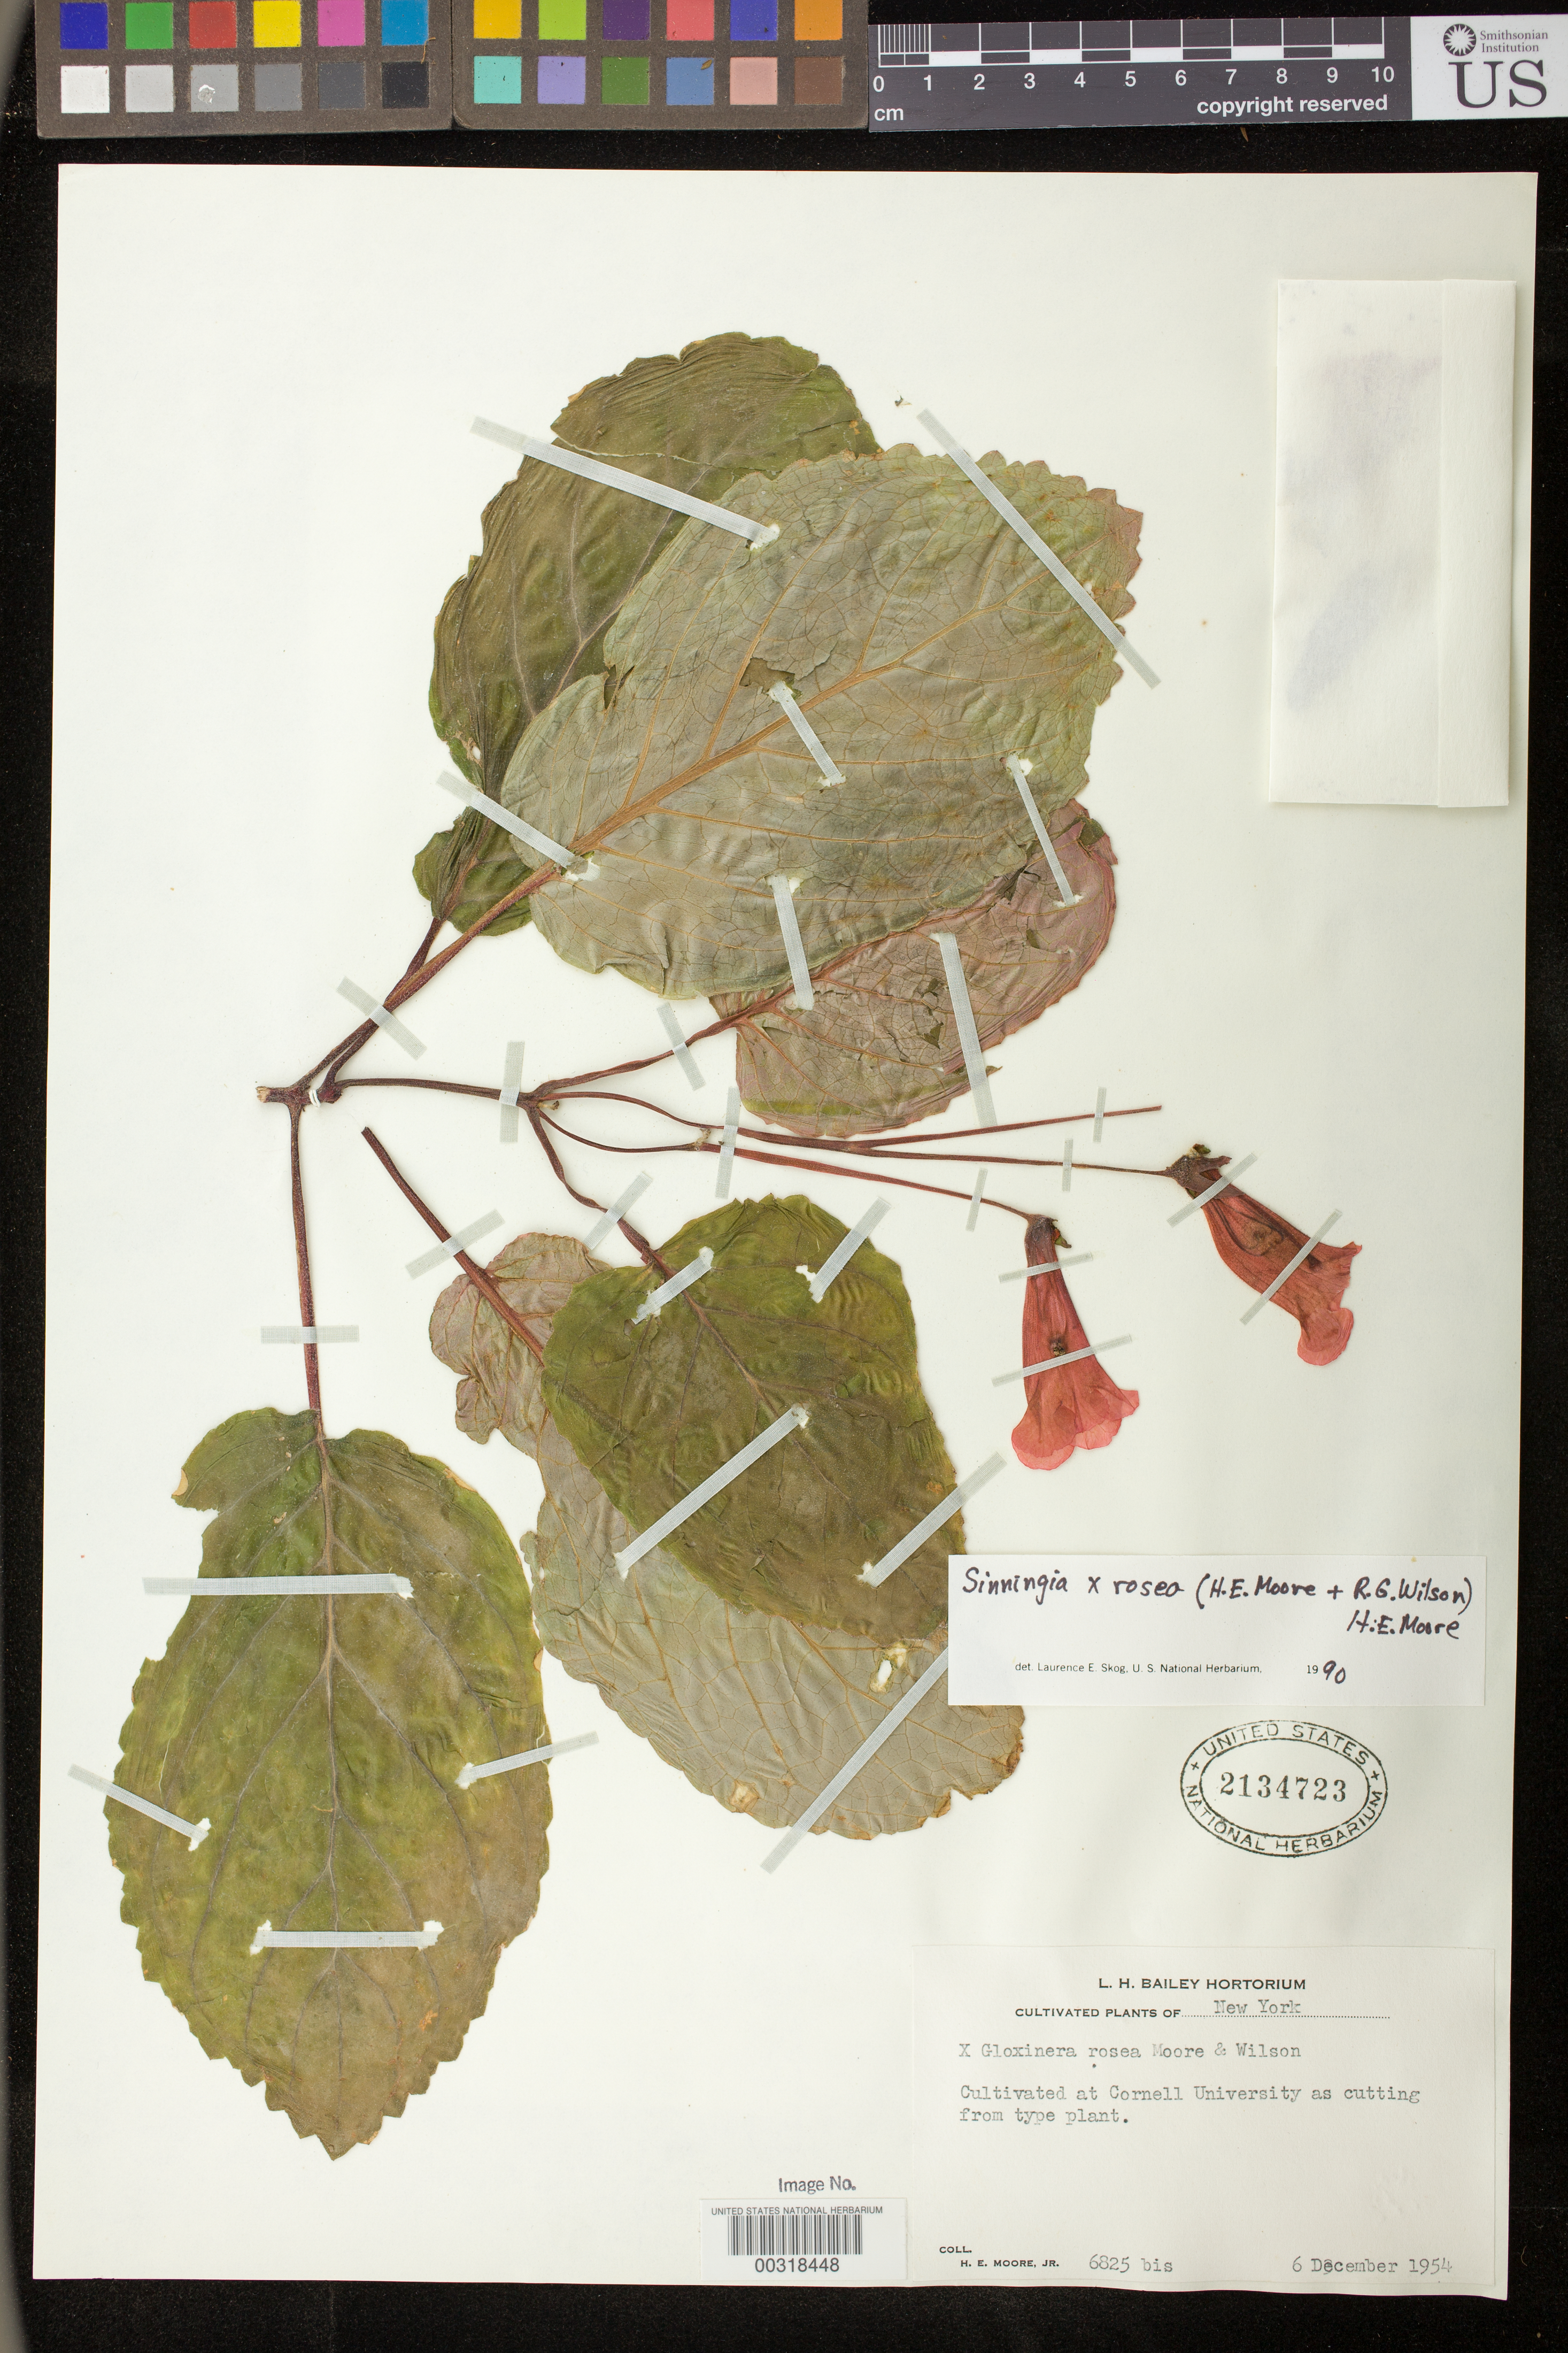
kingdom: Plantae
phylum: Tracheophyta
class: Magnoliopsida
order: Lamiales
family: Gesneriaceae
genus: Sinningia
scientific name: Sinningia x rosea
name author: (H.E. Moore & R.G. Wilson) H.E. Moore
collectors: H. E. Moore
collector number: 6825 bis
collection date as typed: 06 Dec 1954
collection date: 1954-12-06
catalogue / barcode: US 2134723